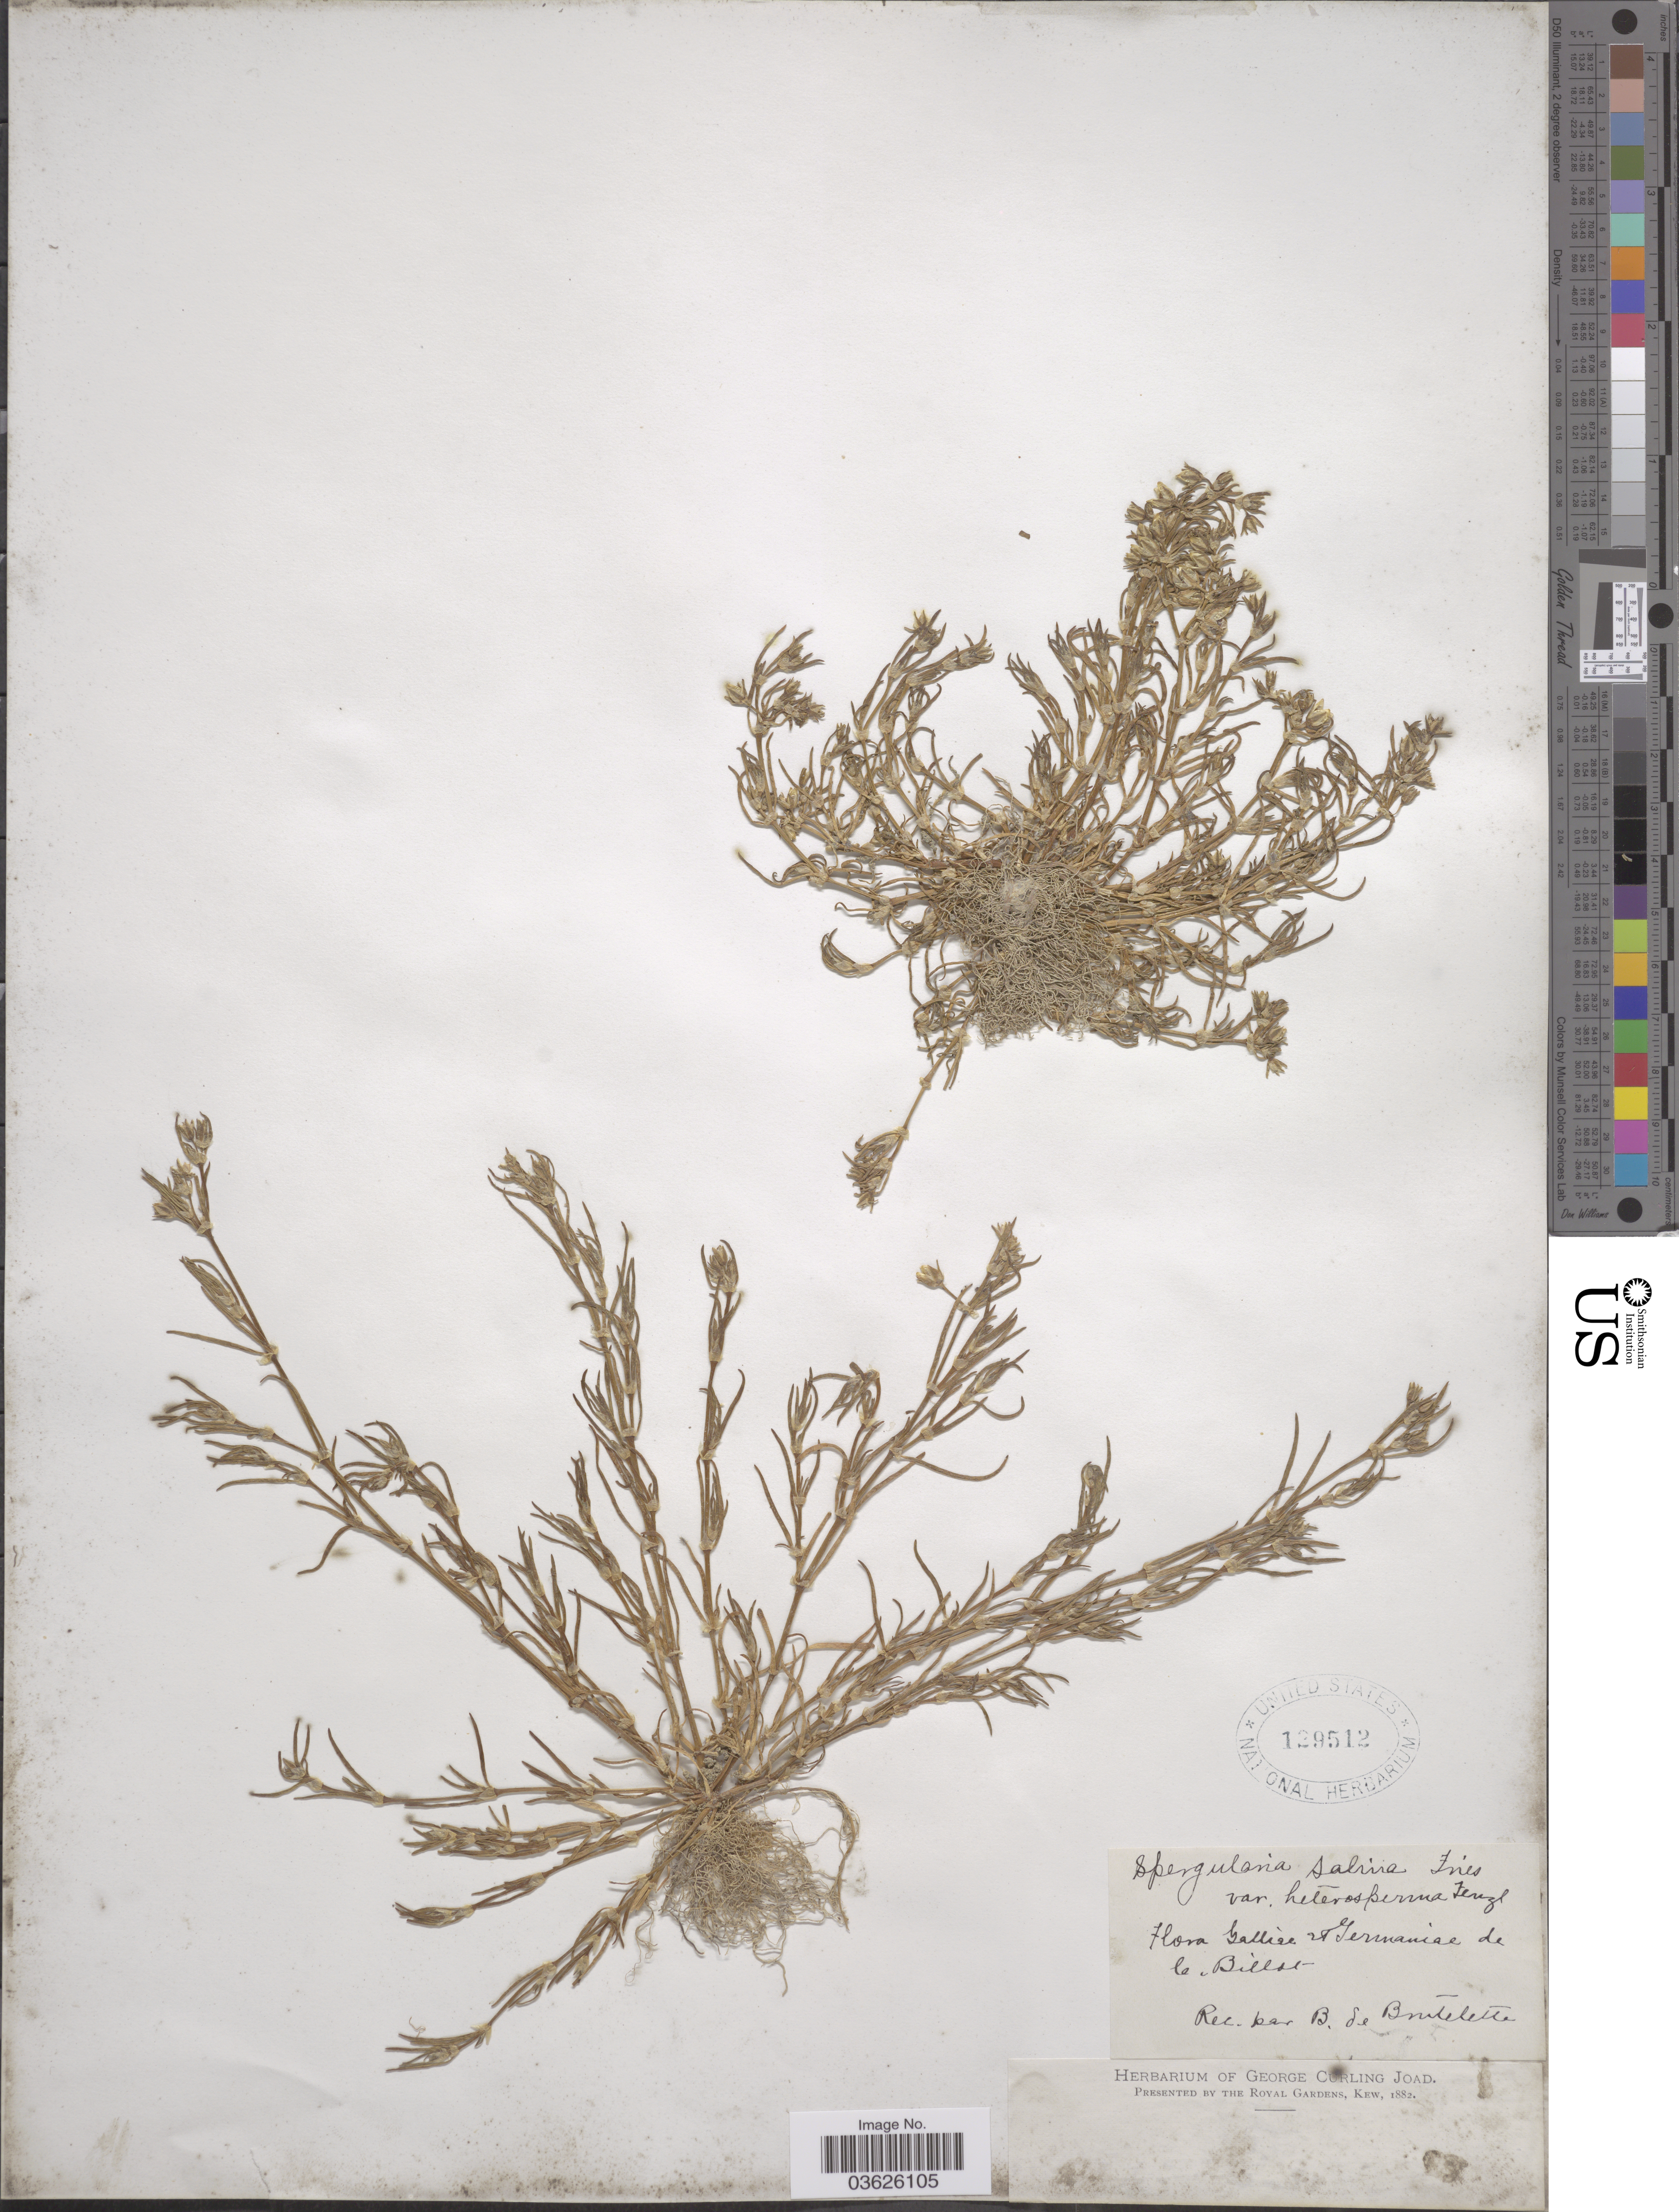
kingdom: Plantae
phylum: Tracheophyta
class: Magnoliopsida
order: Caryophyllales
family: Caryophyllaceae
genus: Tissa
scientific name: Tissa salina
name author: (J. Presl & C. Presl) Britton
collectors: C. Billot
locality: Galliae et Germaniae.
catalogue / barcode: US 129512